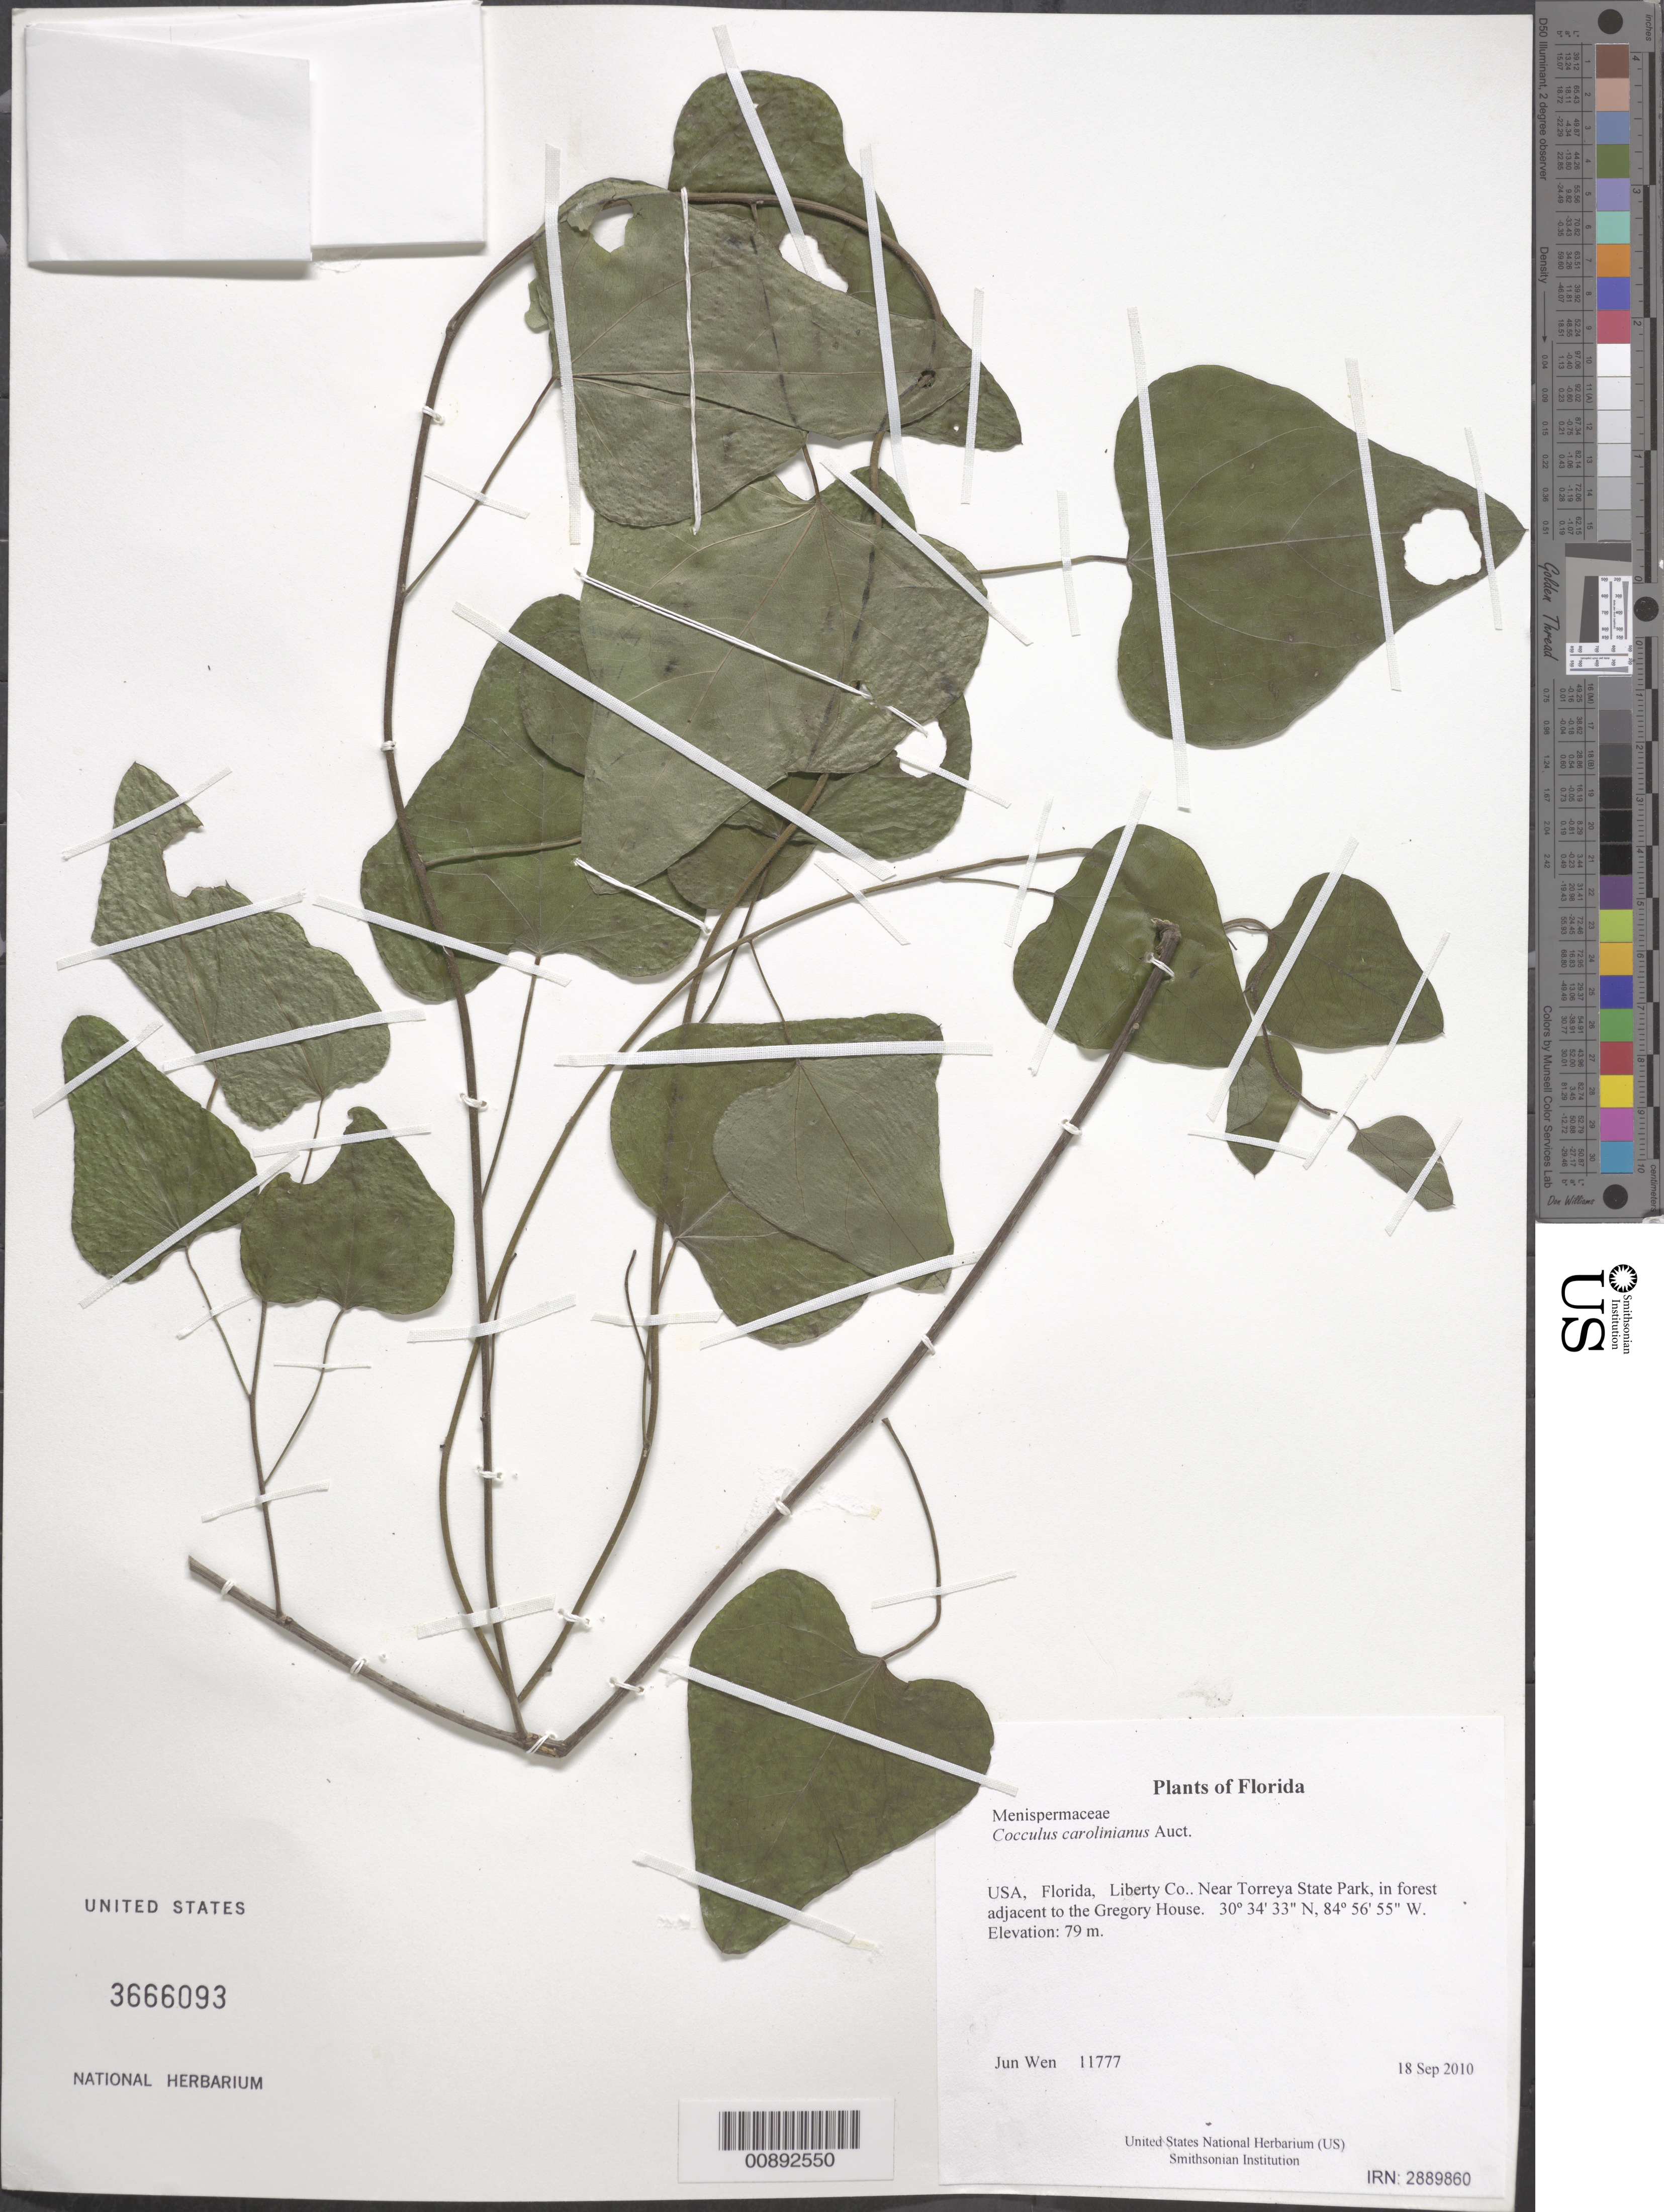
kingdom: Plantae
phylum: Tracheophyta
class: Magnoliopsida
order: Ranunculales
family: Menispermaceae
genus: Cocculus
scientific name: Cocculus carolinianus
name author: Auct.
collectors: J. Wen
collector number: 11777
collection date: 2010-09-18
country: United States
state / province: Florida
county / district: Liberty Co.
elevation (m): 79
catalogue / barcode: US 3666093